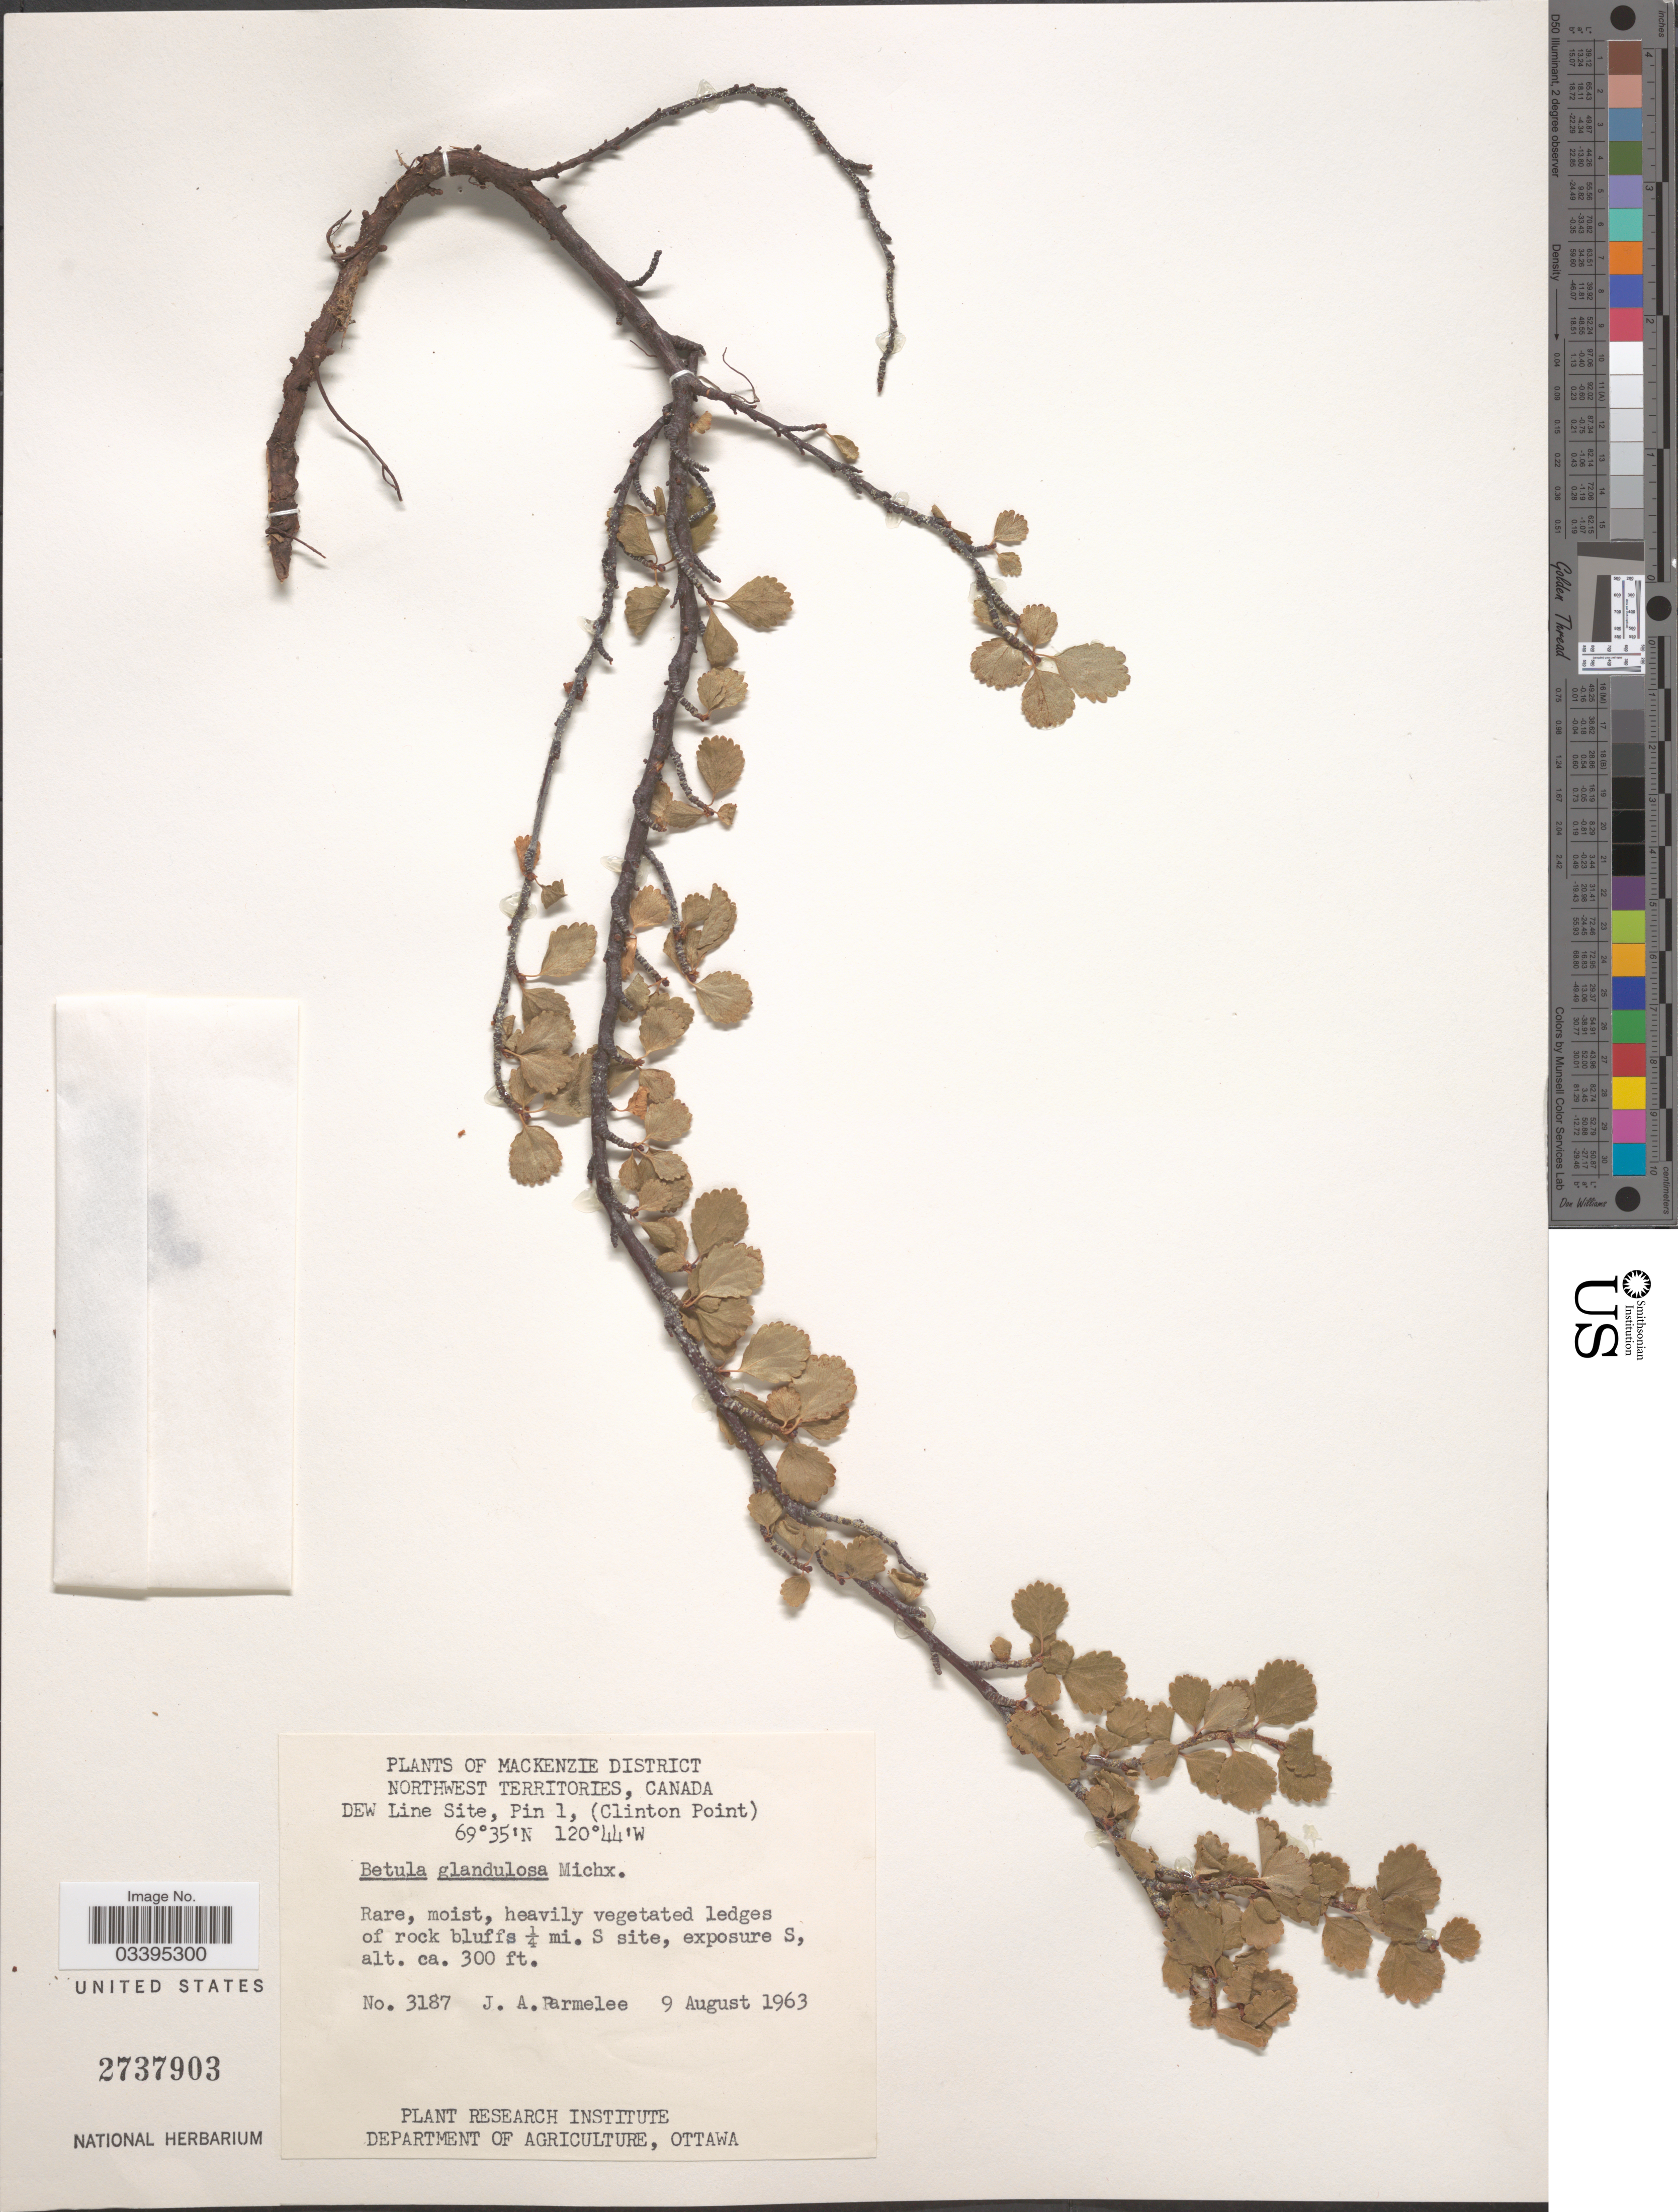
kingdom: Plantae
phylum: Tracheophyta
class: Magnoliopsida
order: Fagales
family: Betulaceae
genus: Betula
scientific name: Betula glandulosa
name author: Michx.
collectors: J. A. Parmelee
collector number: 3187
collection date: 1963-08-09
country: Canada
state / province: Northwest Territories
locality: Mackenzie District. DEW Line Site, Pin 1, (Clinton Point). Rock bluffs ¼ mi. S site, exposure S.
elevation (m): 91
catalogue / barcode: US 2737903